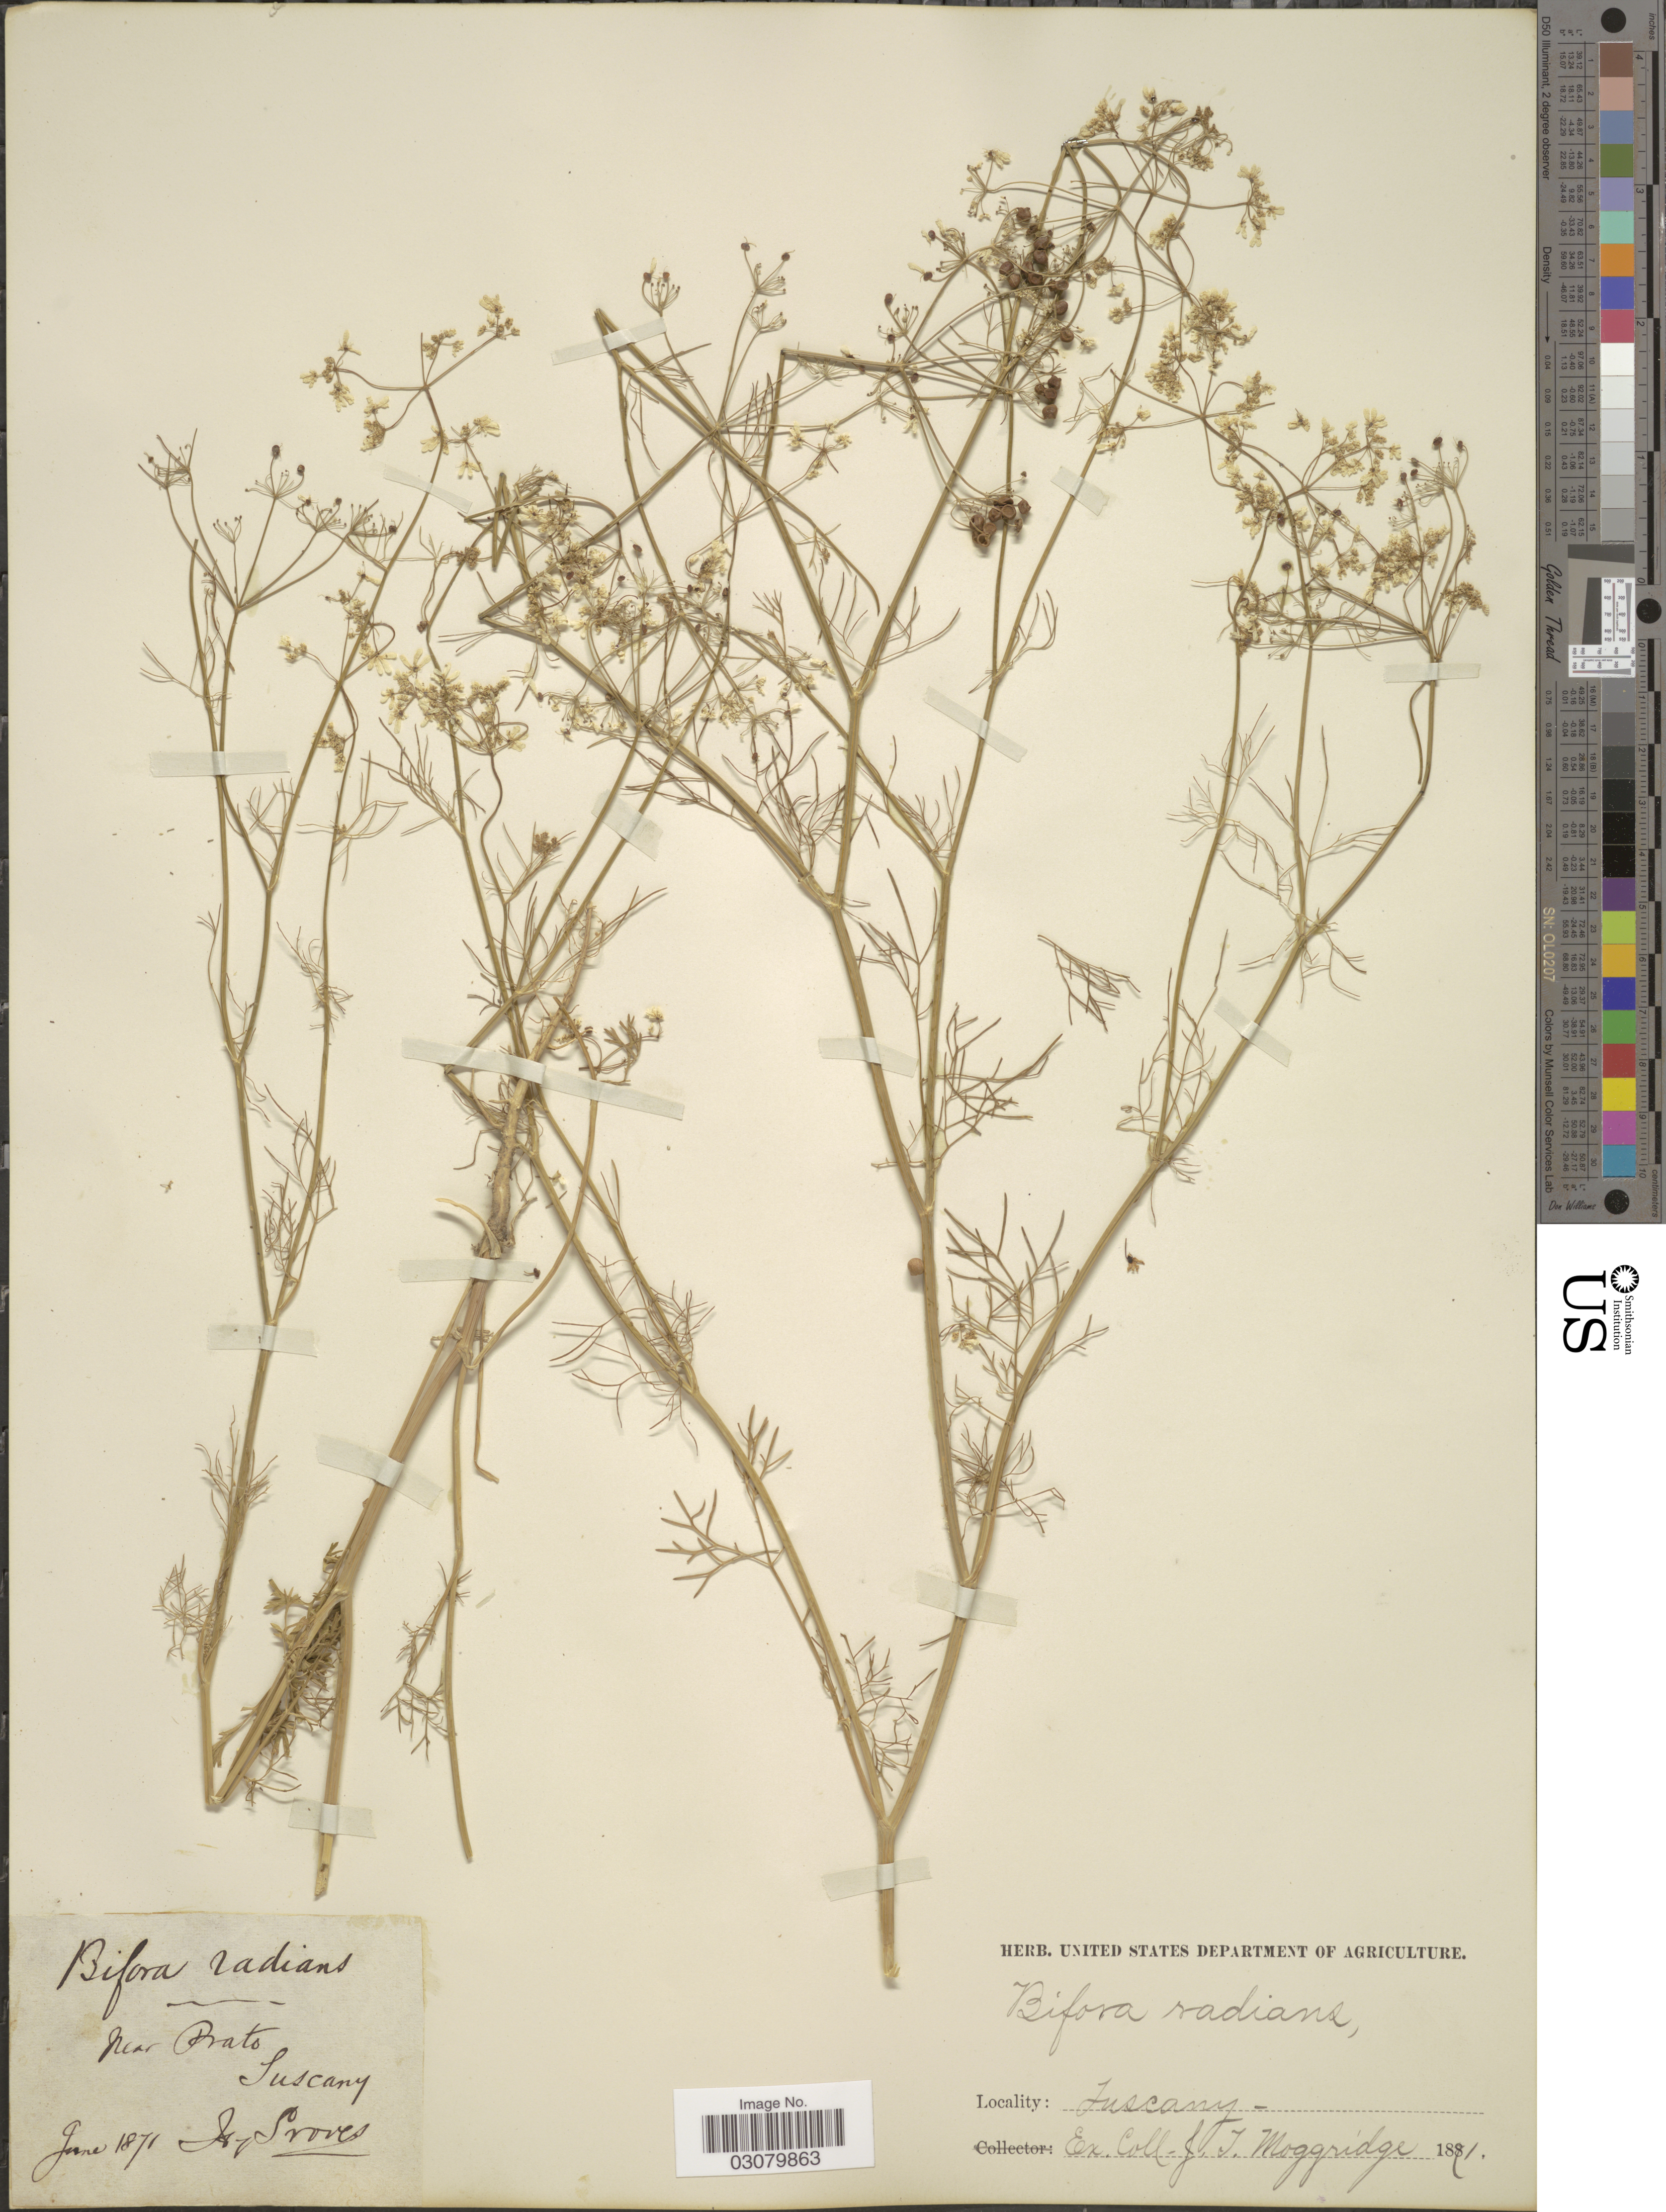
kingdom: Plantae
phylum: Tracheophyta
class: Magnoliopsida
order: Apiales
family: Apiaceae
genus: Bifora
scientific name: Bifora radians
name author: M. Bieb.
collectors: J. Groves & J. T. Moggridge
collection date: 1871-06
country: Italy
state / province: Tuscany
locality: Near Prato.